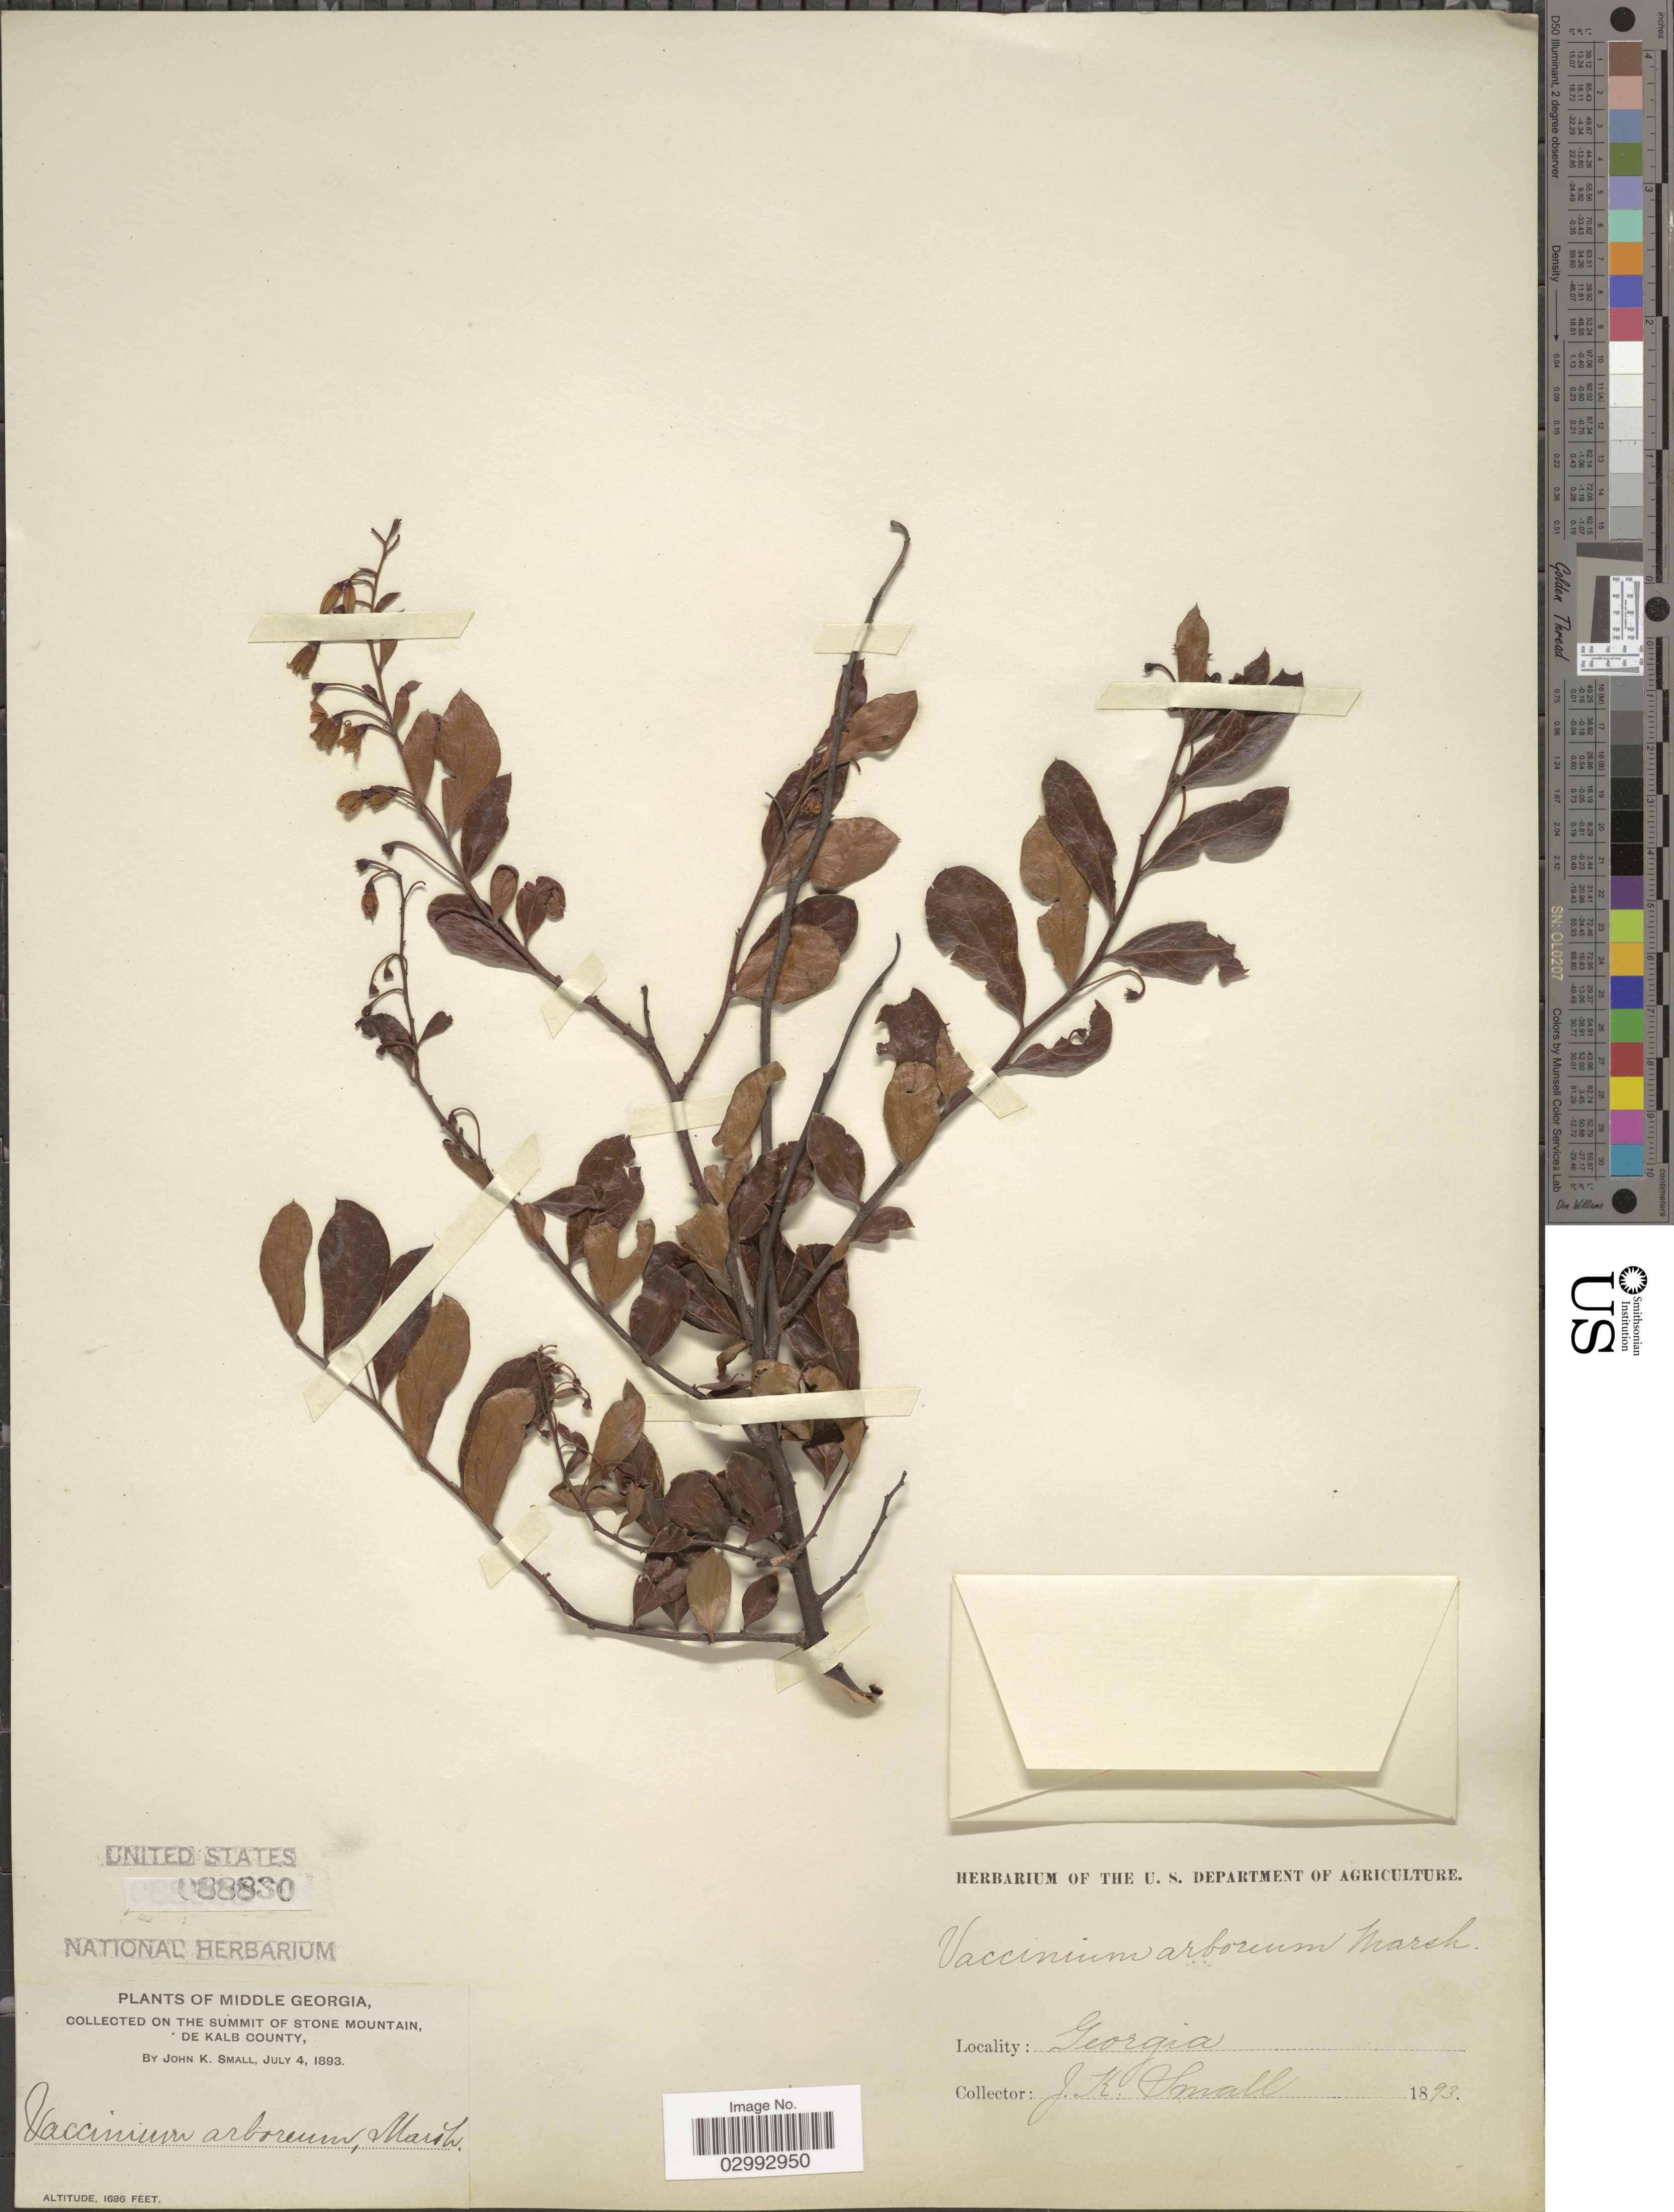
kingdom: Plantae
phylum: Tracheophyta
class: Magnoliopsida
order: Ericales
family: Ericaceae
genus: Batodendron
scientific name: Batodendron arboreum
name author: Nutt.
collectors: J. K. Small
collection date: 1893-07-04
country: United States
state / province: Georgia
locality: Middle Georgia. On the summit of Stone Mountain, De Kalb County.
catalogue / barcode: US 88830